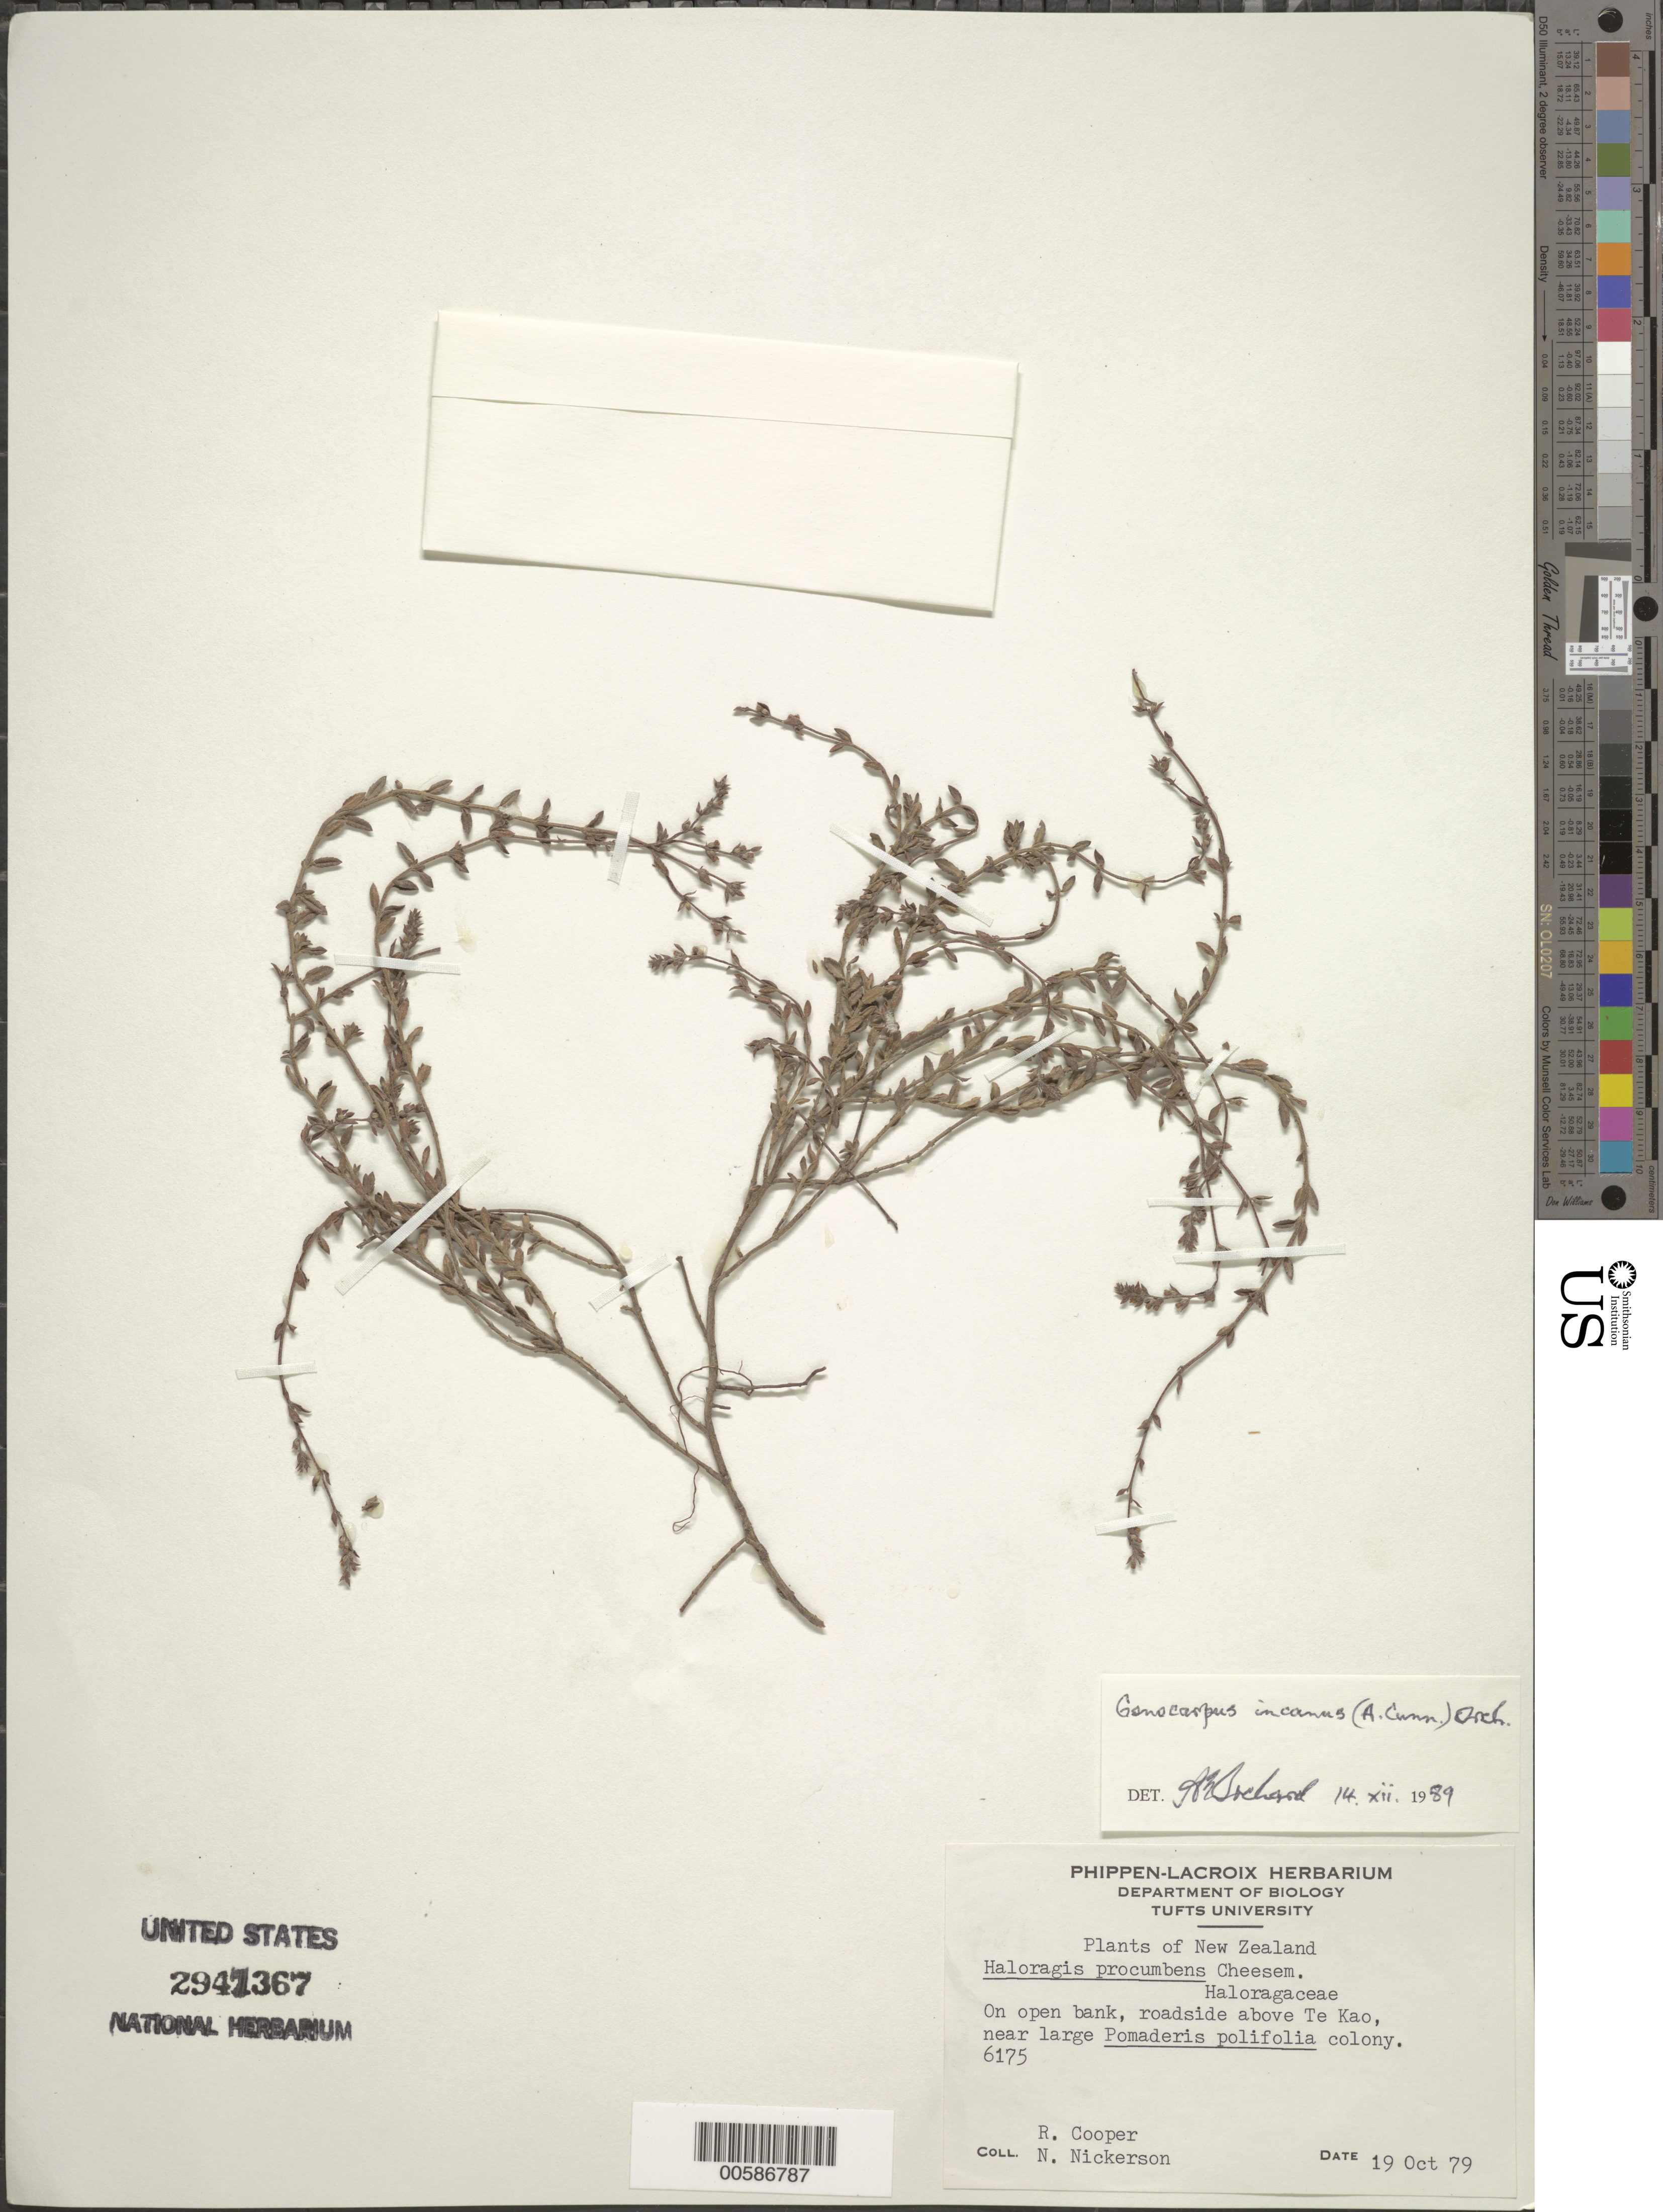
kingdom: Plantae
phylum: Tracheophyta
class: Magnoliopsida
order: Saxifragales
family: Haloragaceae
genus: Gonocarpus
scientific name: Gonocarpus incanus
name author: (A. Cunn.) Orchard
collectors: R. Cooper & N. Nickerson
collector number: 6175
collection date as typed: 19 Oct 1979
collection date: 1979-10-19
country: New Zealand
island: North Island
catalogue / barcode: US 2947367